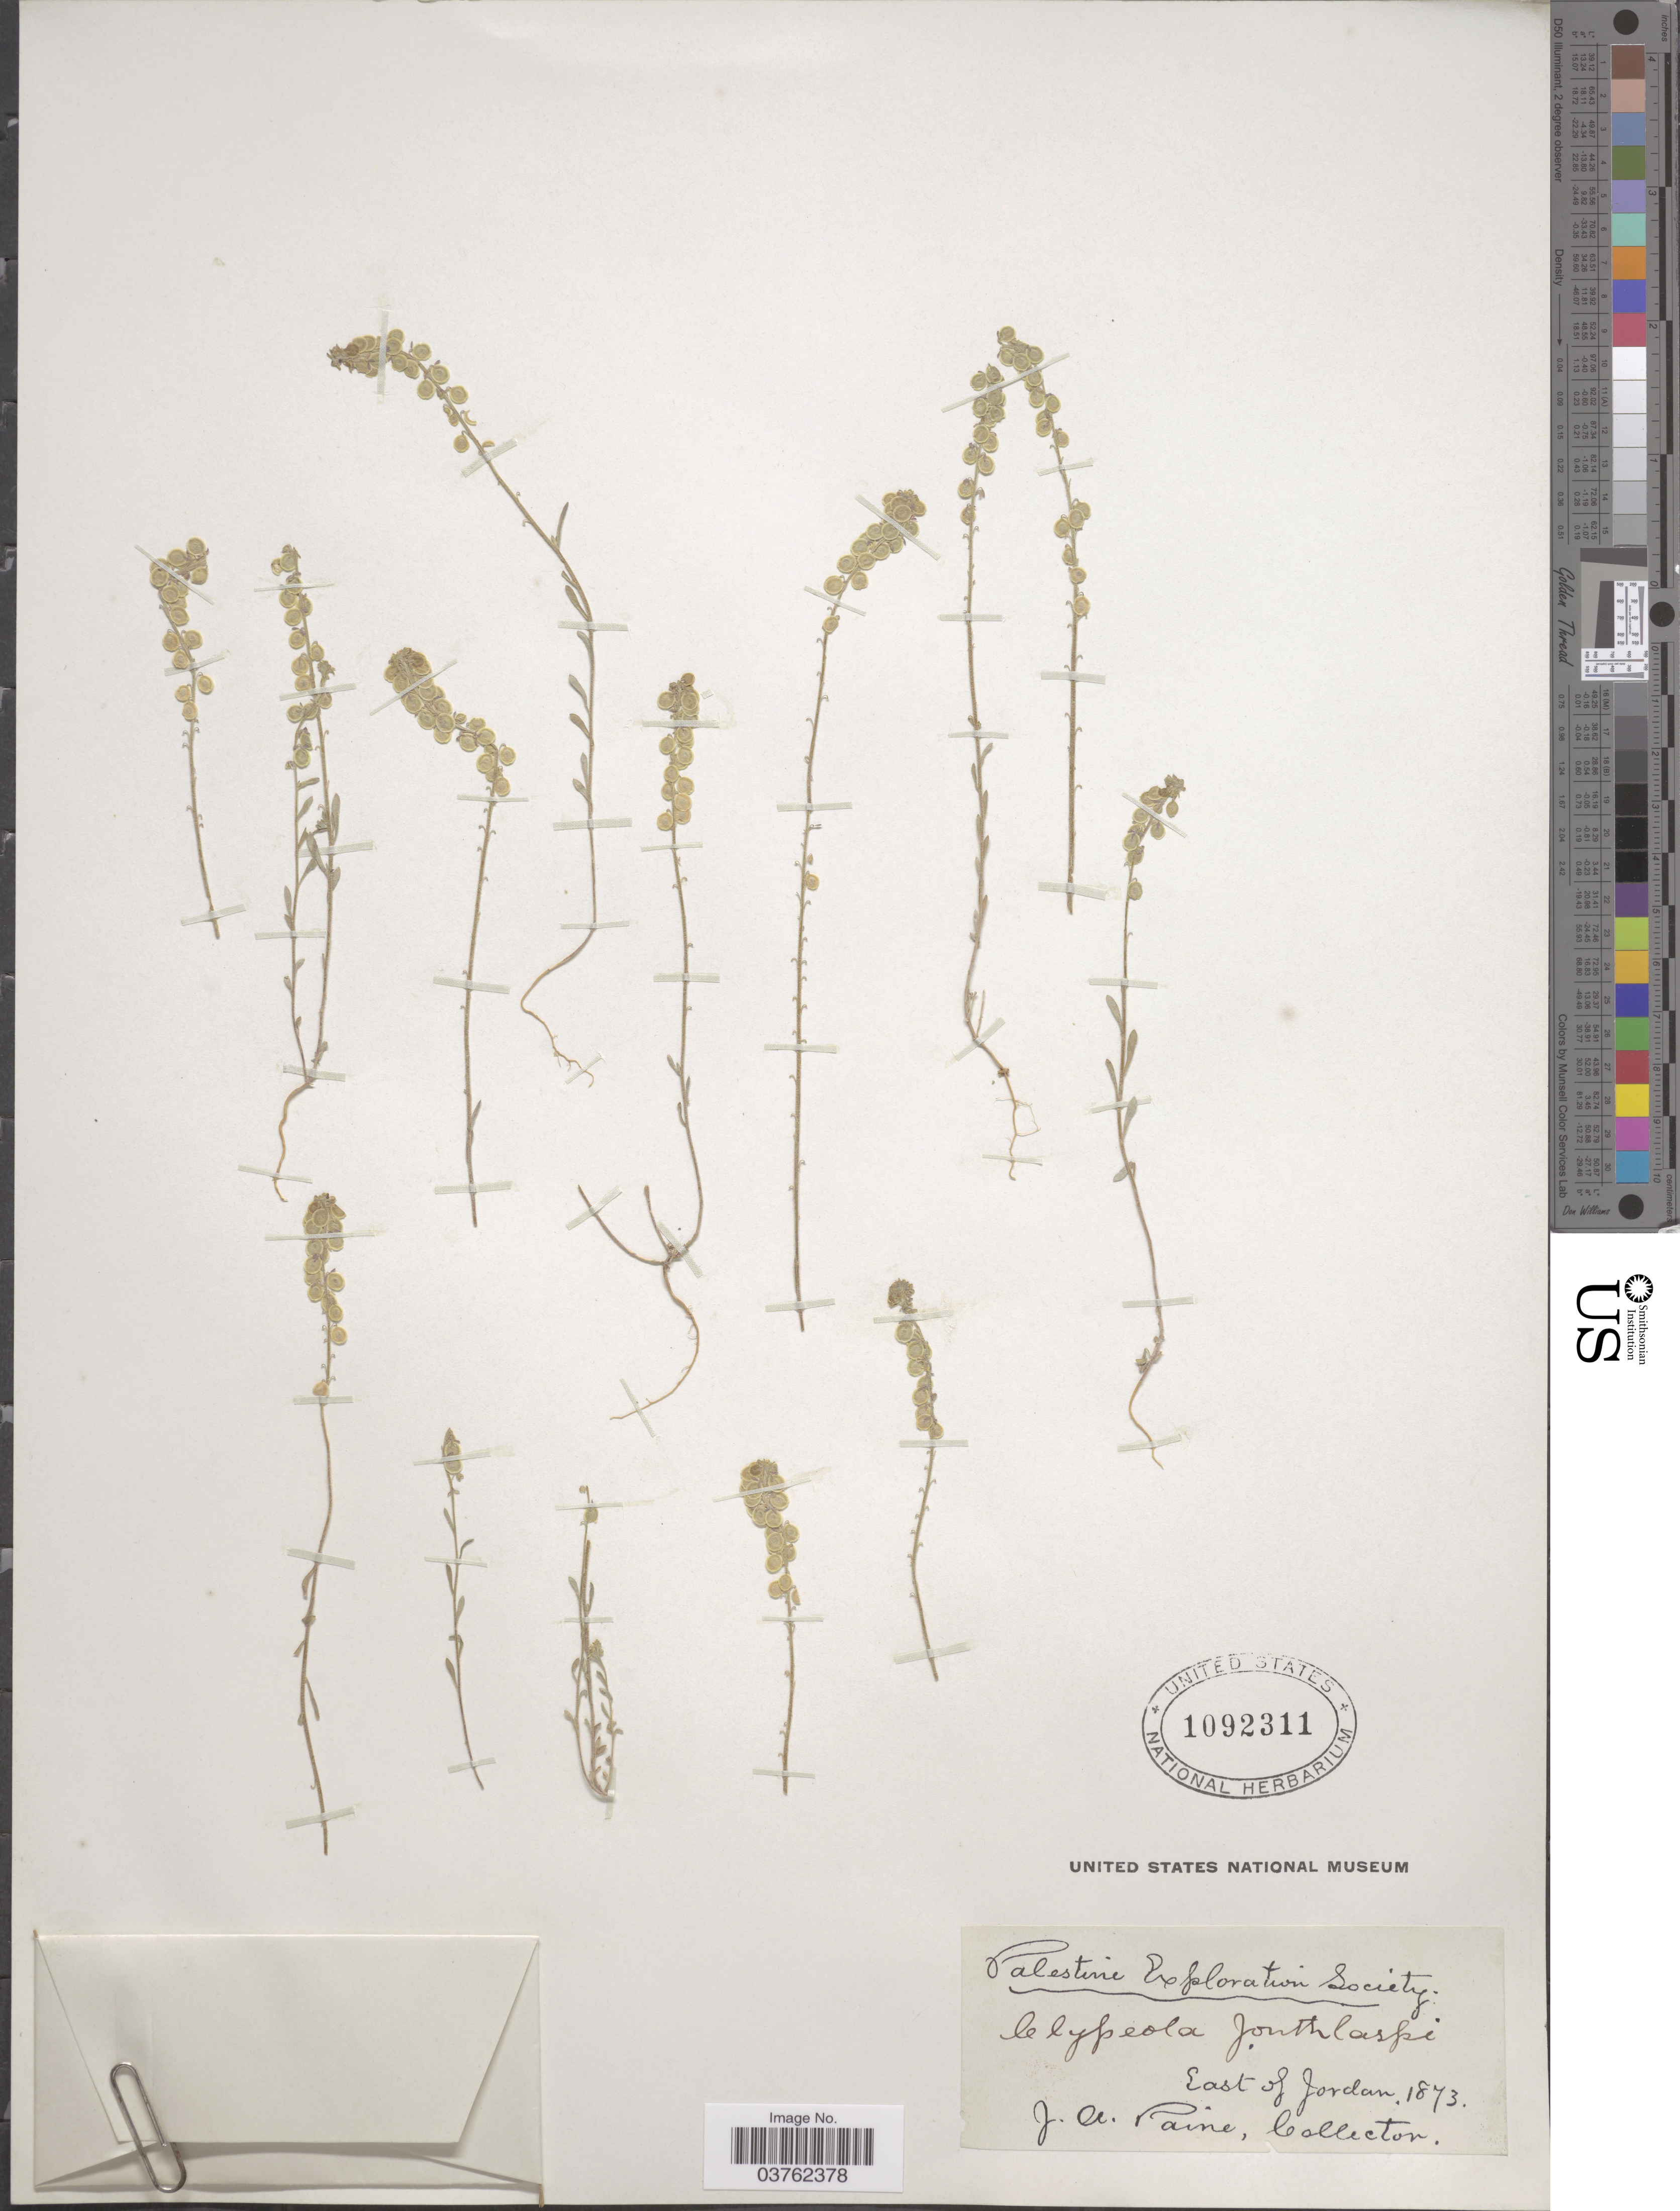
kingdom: Plantae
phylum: Tracheophyta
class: Magnoliopsida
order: Brassicales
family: Brassicaceae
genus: Clypeola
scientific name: Clypeola jonthlaspi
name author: L.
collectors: J. A. Paine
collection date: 1873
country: Jordan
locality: East of Jordan.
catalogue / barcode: US 1092311